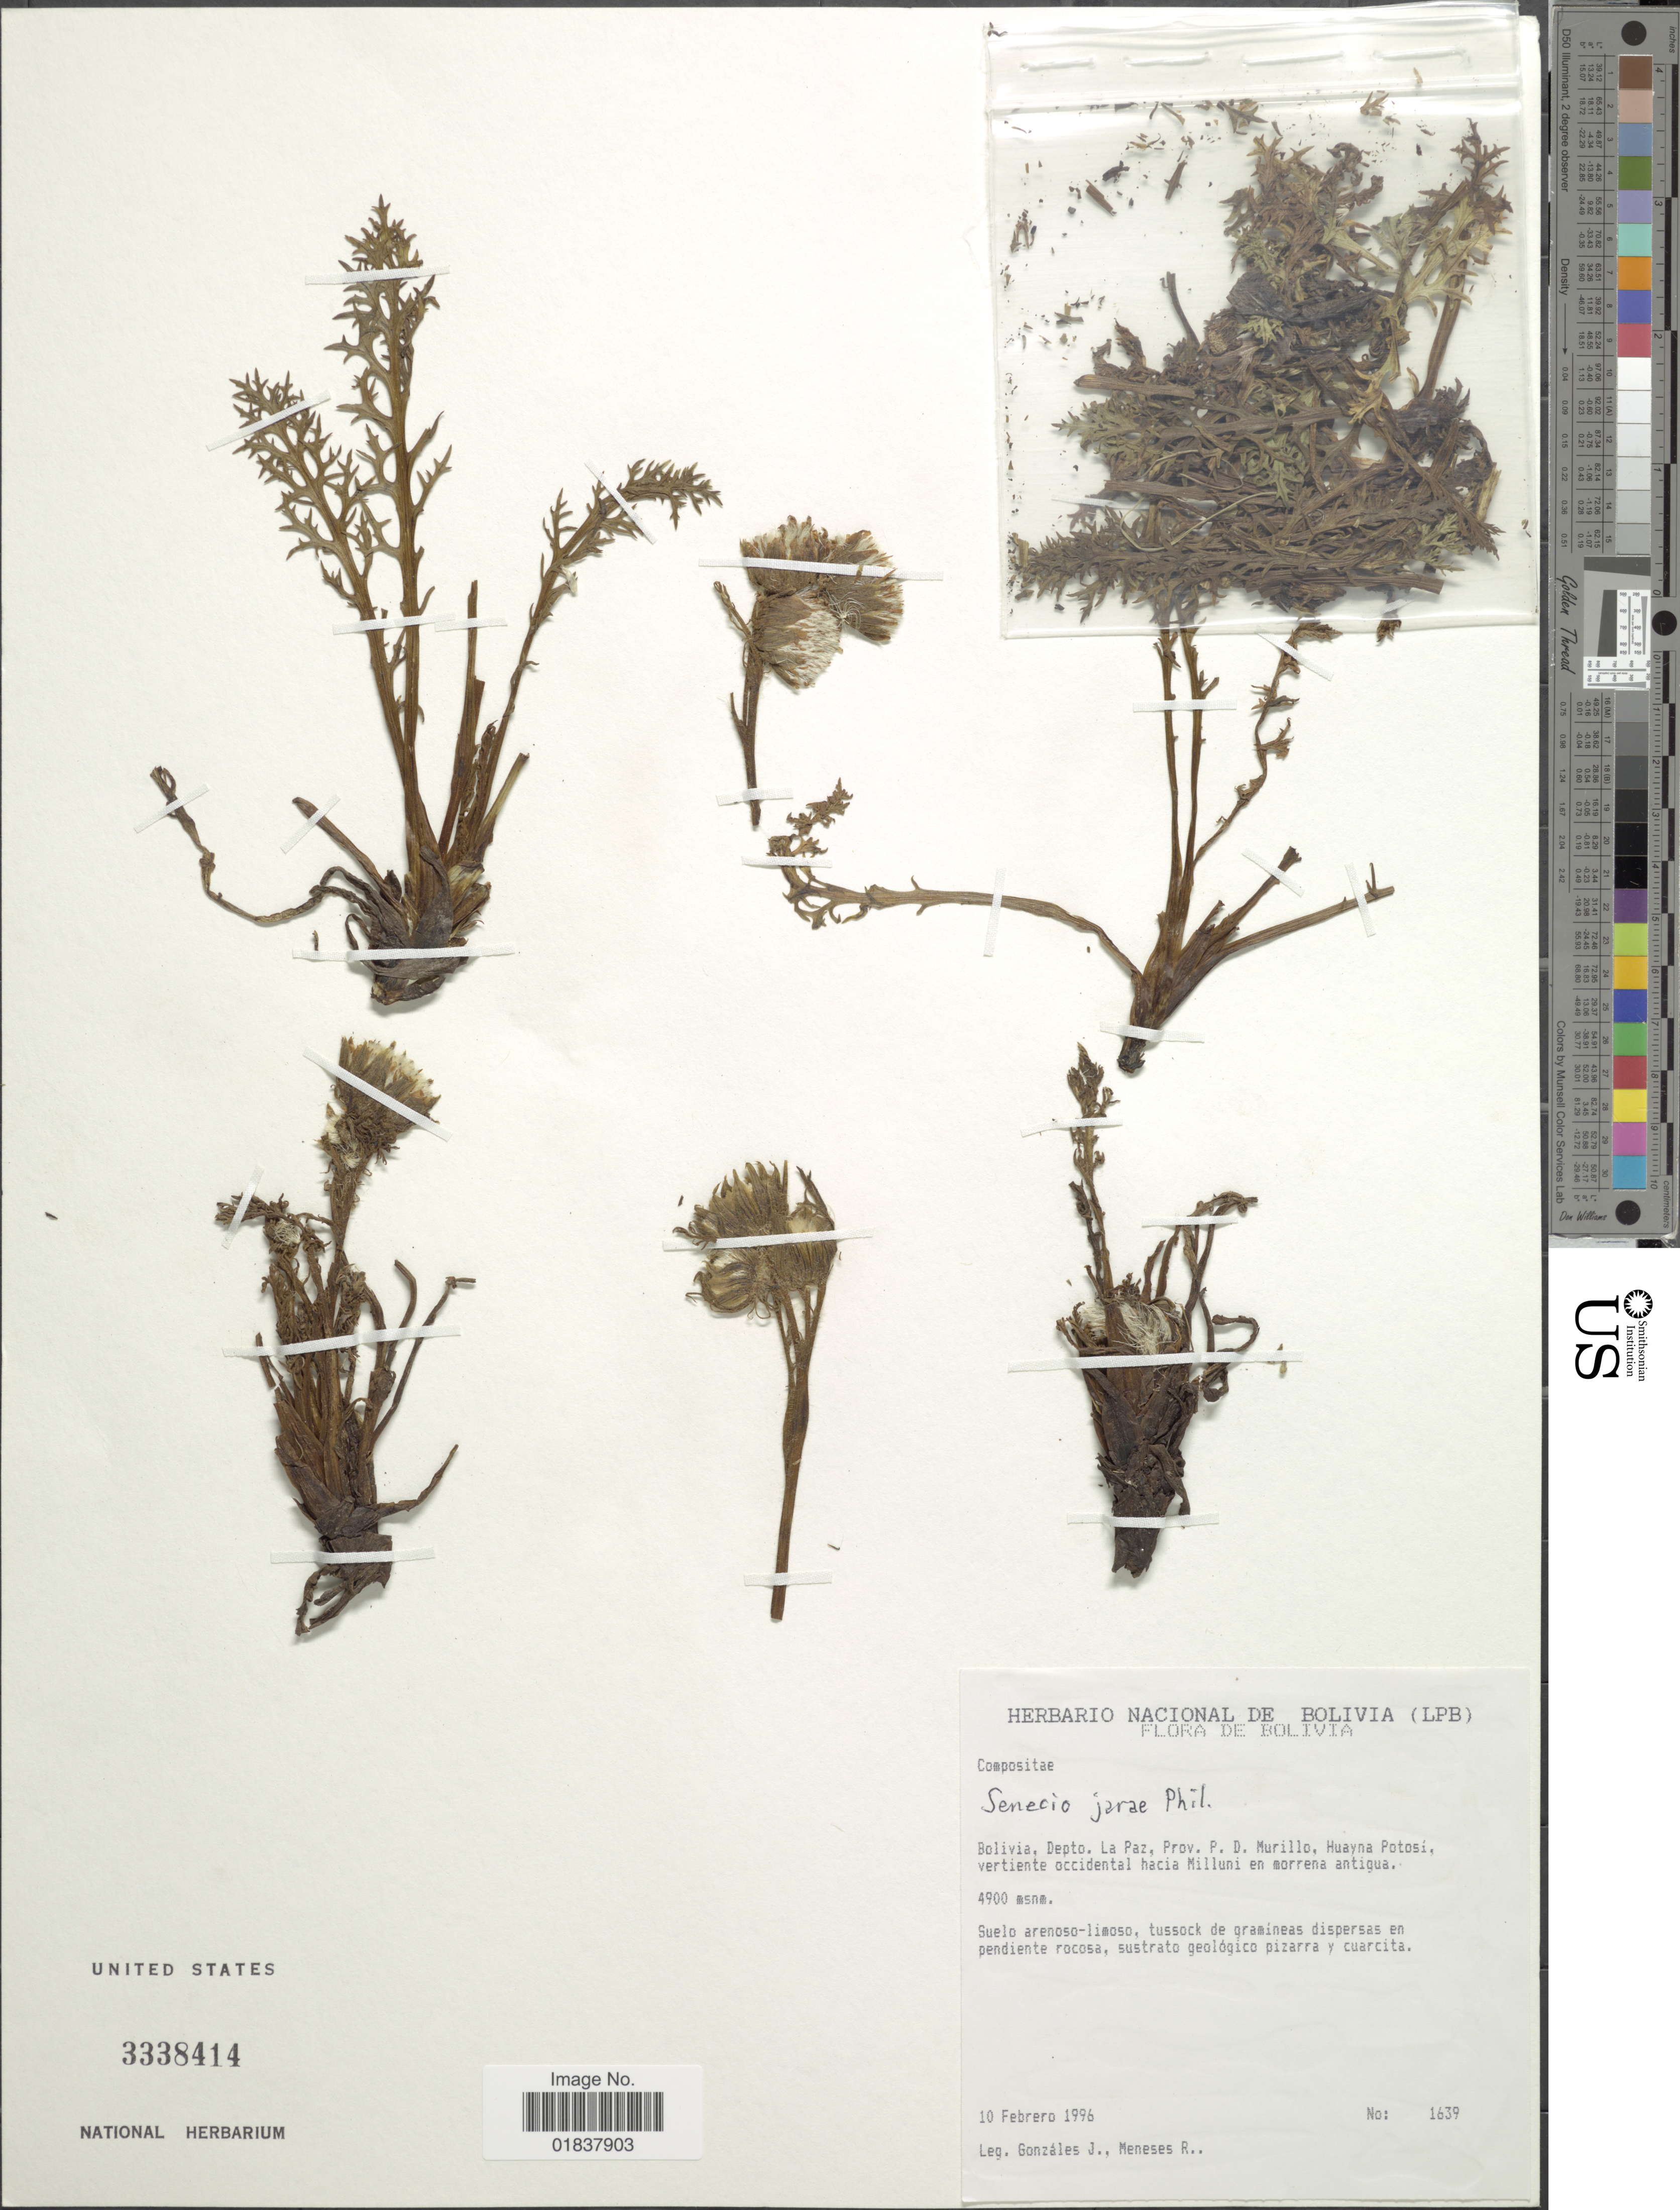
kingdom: Plantae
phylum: Tracheophyta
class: Magnoliopsida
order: Asterales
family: Asteraceae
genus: Senecio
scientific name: Senecio jarae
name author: Phil.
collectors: J. Gonzales & R. I. Meneses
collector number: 1639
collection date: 1996-02-10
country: Bolivia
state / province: La Paz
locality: Prov. P. D. Murillo, Huayna Potosi, vertiente occidental hacia Milluni en morrena antigua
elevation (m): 4900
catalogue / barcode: US 3338414